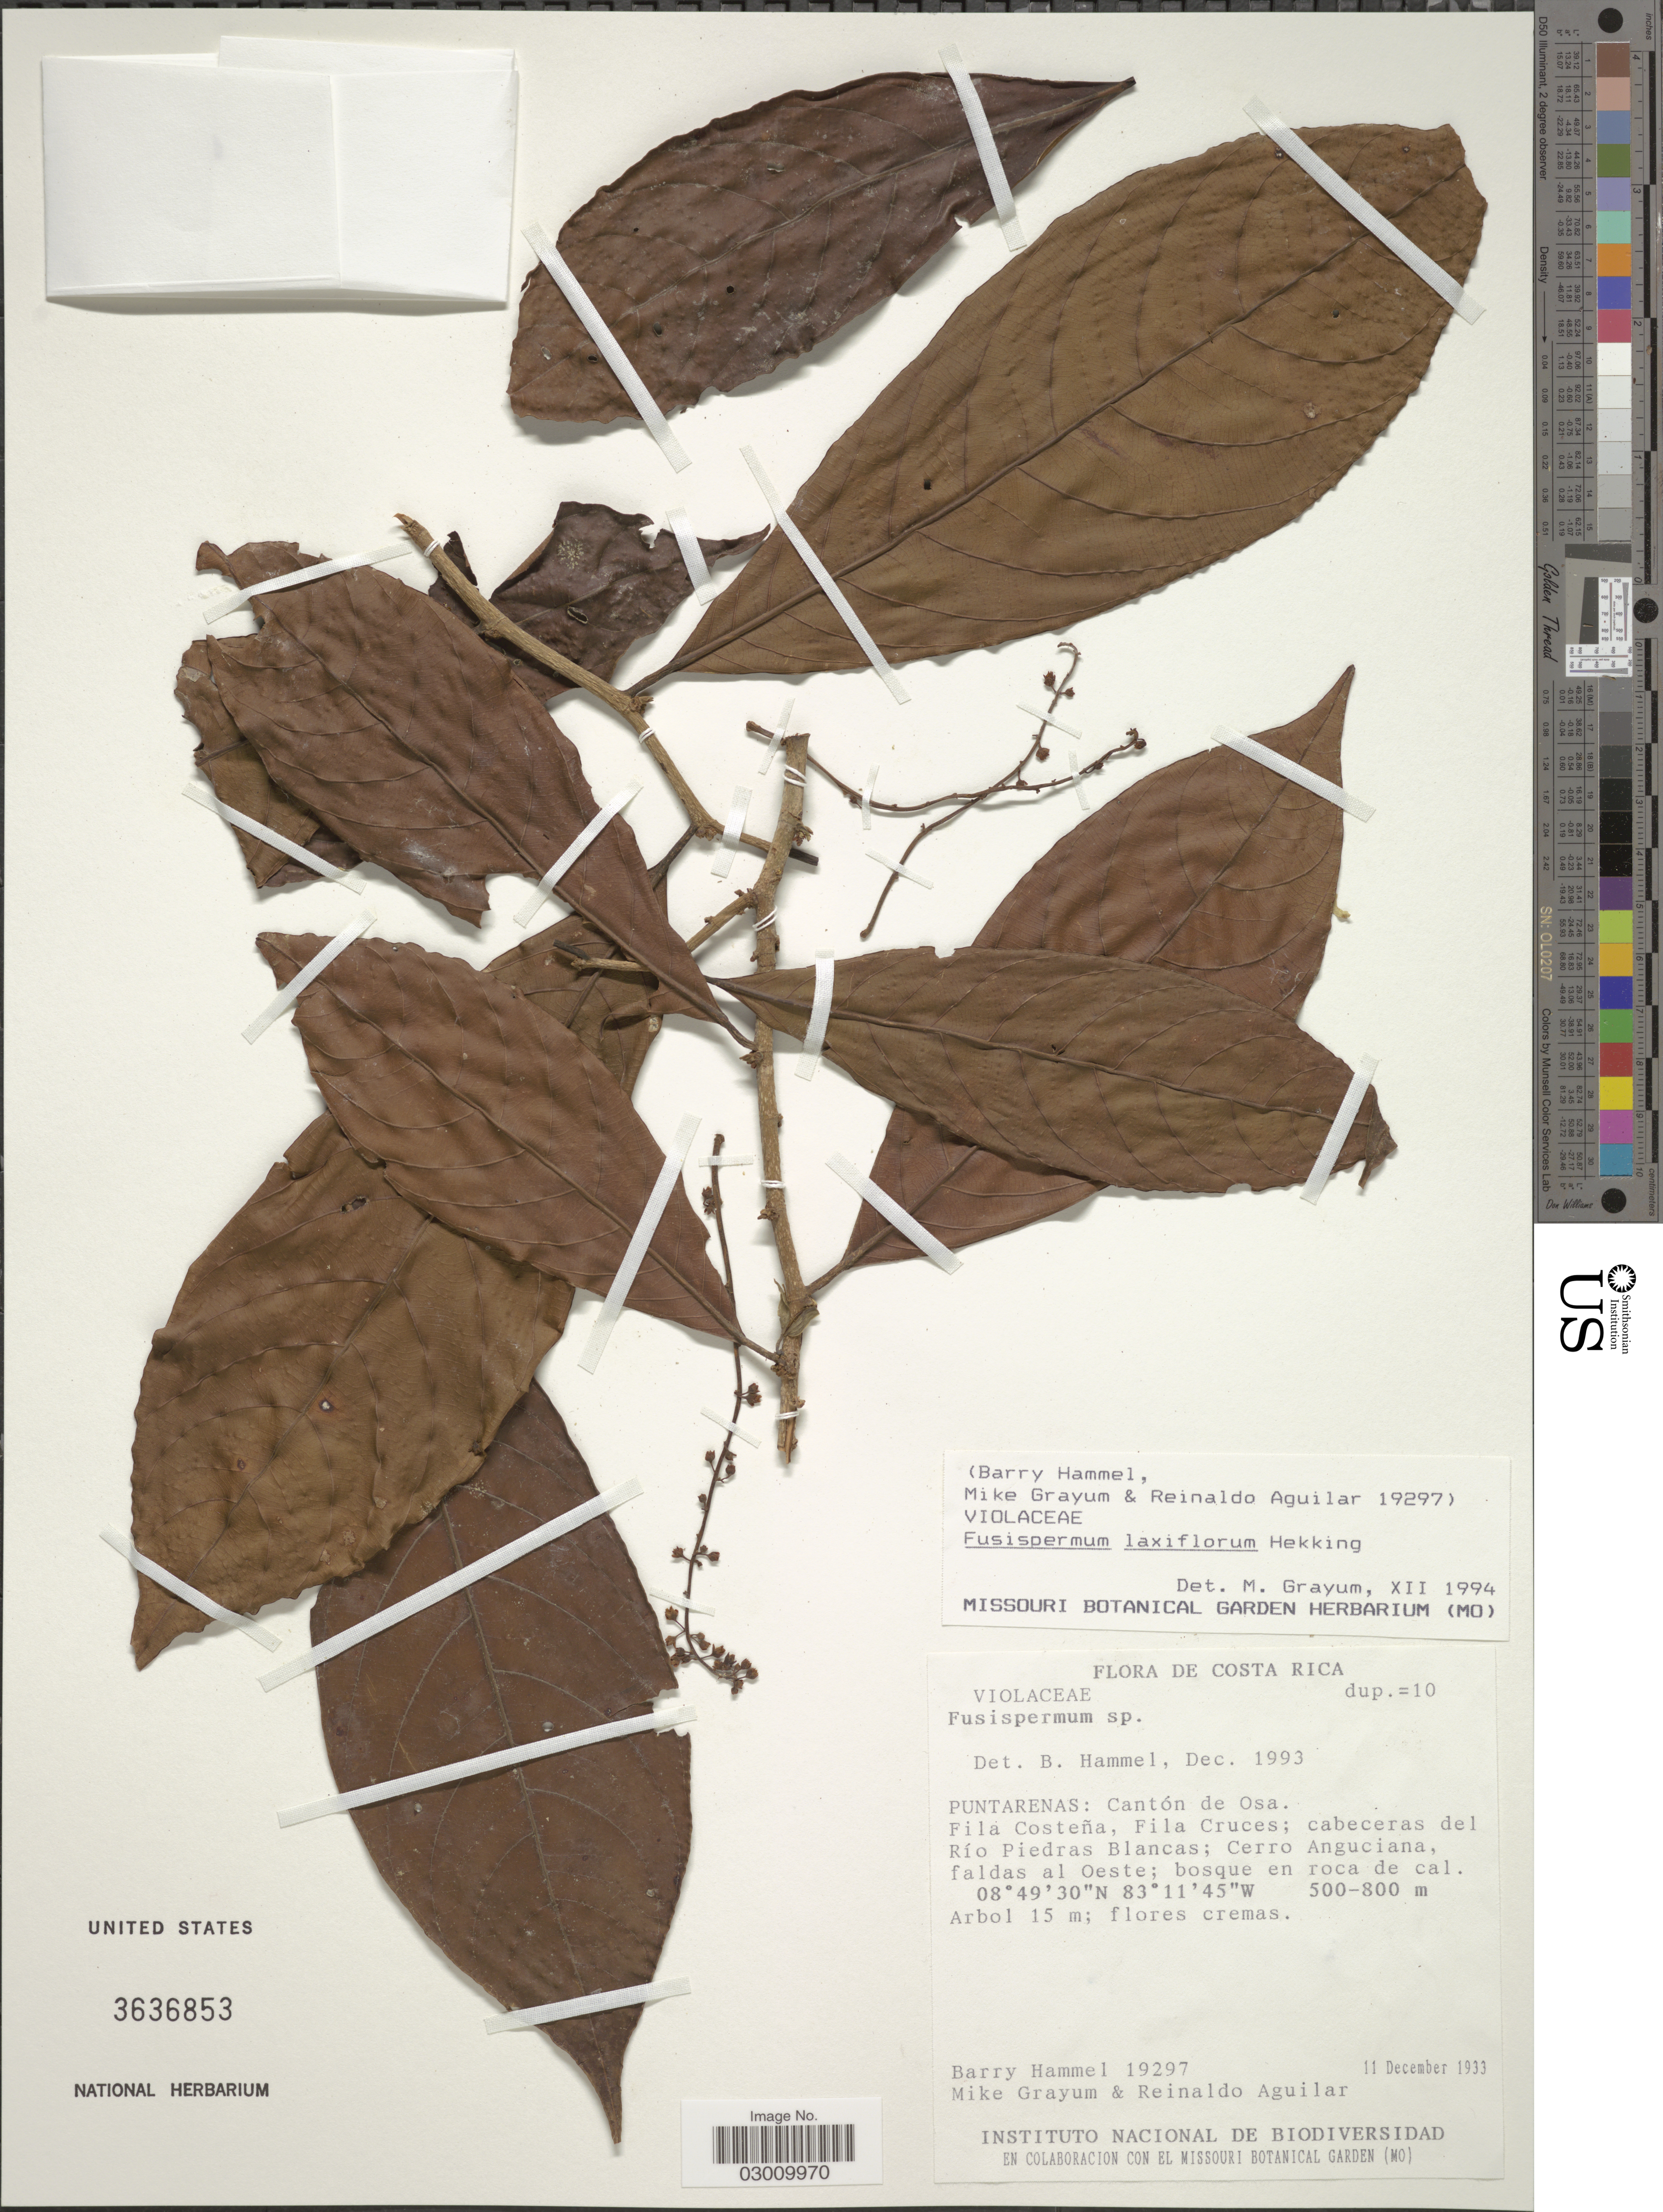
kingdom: Plantae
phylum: Tracheophyta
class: Magnoliopsida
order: Malpighiales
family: Violaceae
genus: Fusispermum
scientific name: Fusispermum laxiflorum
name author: Hekking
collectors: B. Hammel, M. H. Grayum & R. Aguilar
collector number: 19297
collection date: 1933-12-11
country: Costa Rica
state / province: Puntarenas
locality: Cantón de Osa, Fila Costeña, Fila Cruces; cabeceras del Río Piedras Blancas; Cerro Anguciana, faldas al Oeste; bosque en roca de cal.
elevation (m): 500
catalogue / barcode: US 3636853